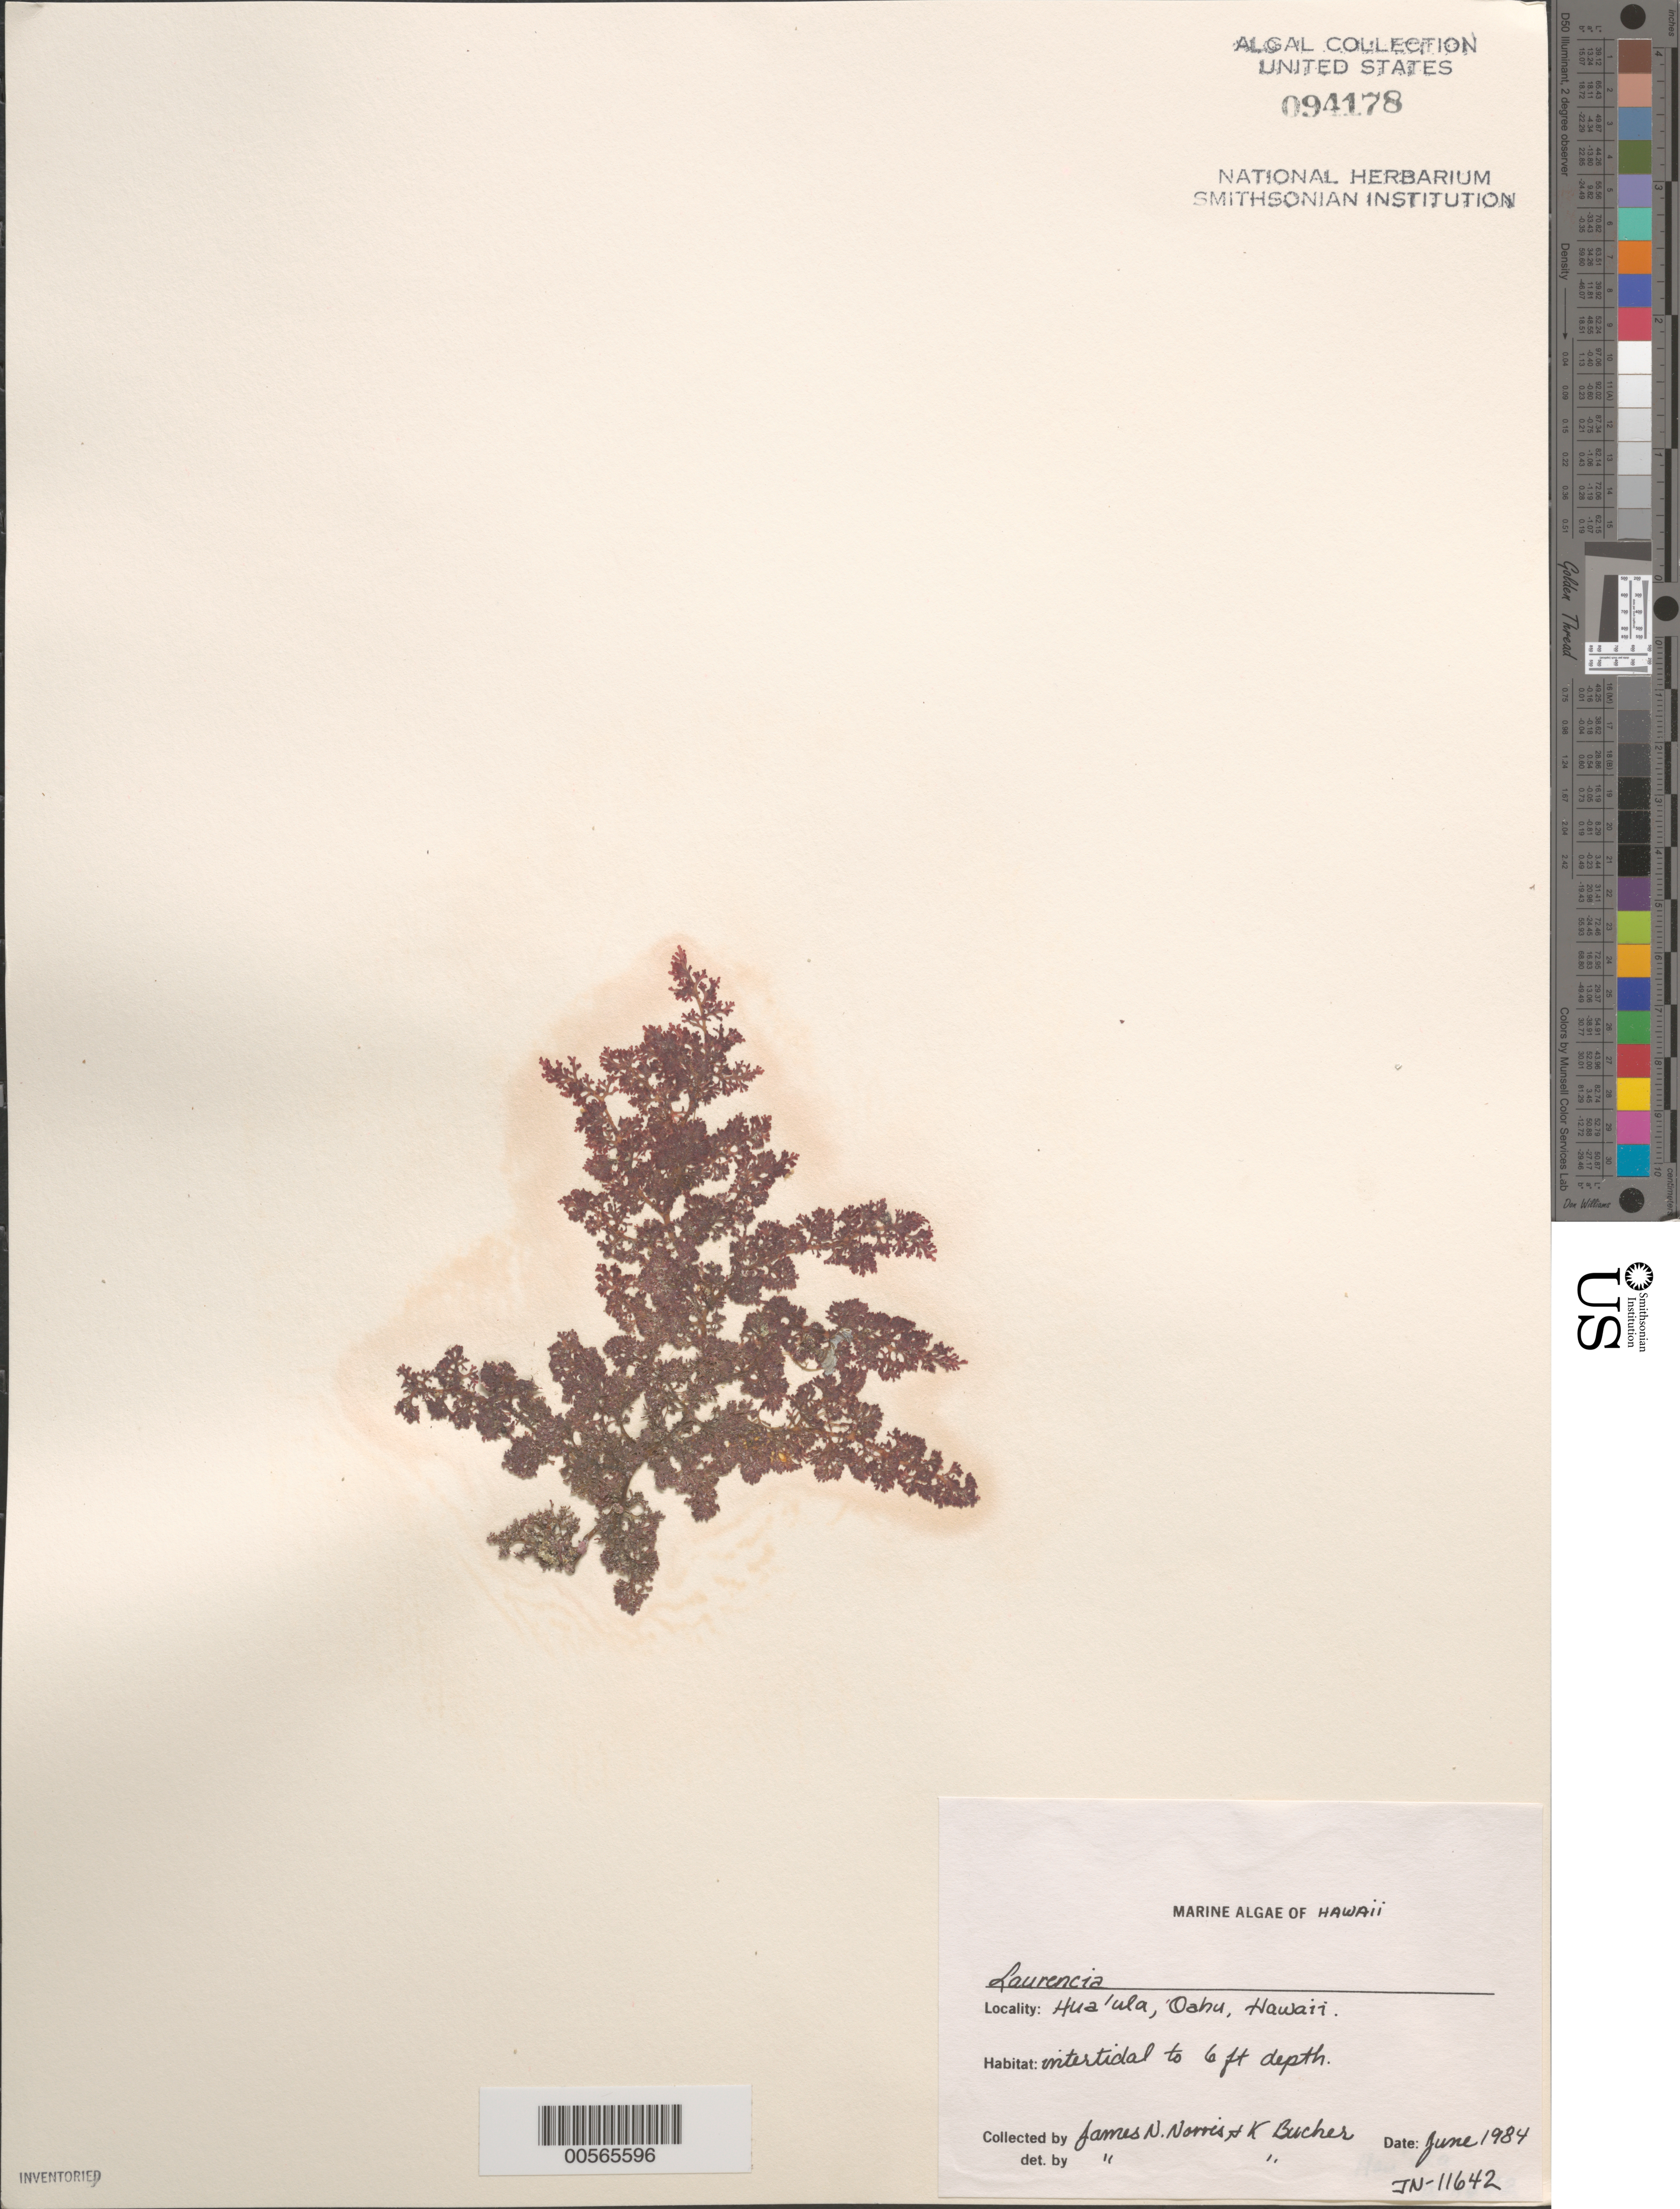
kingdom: Plantae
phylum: Rhodophyta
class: Florideophyceae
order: Ceramiales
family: Rhodomelaceae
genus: Laurencia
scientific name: Laurencia sp.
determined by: Norris, J. N.; Bucher, K. E.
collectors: J. N. Norris & K. E. Bucher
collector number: JN-11642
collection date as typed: Jun 1984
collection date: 1984-06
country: United States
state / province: Hawaii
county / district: Honolulu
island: Oahu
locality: Hua'ula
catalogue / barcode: US 94178